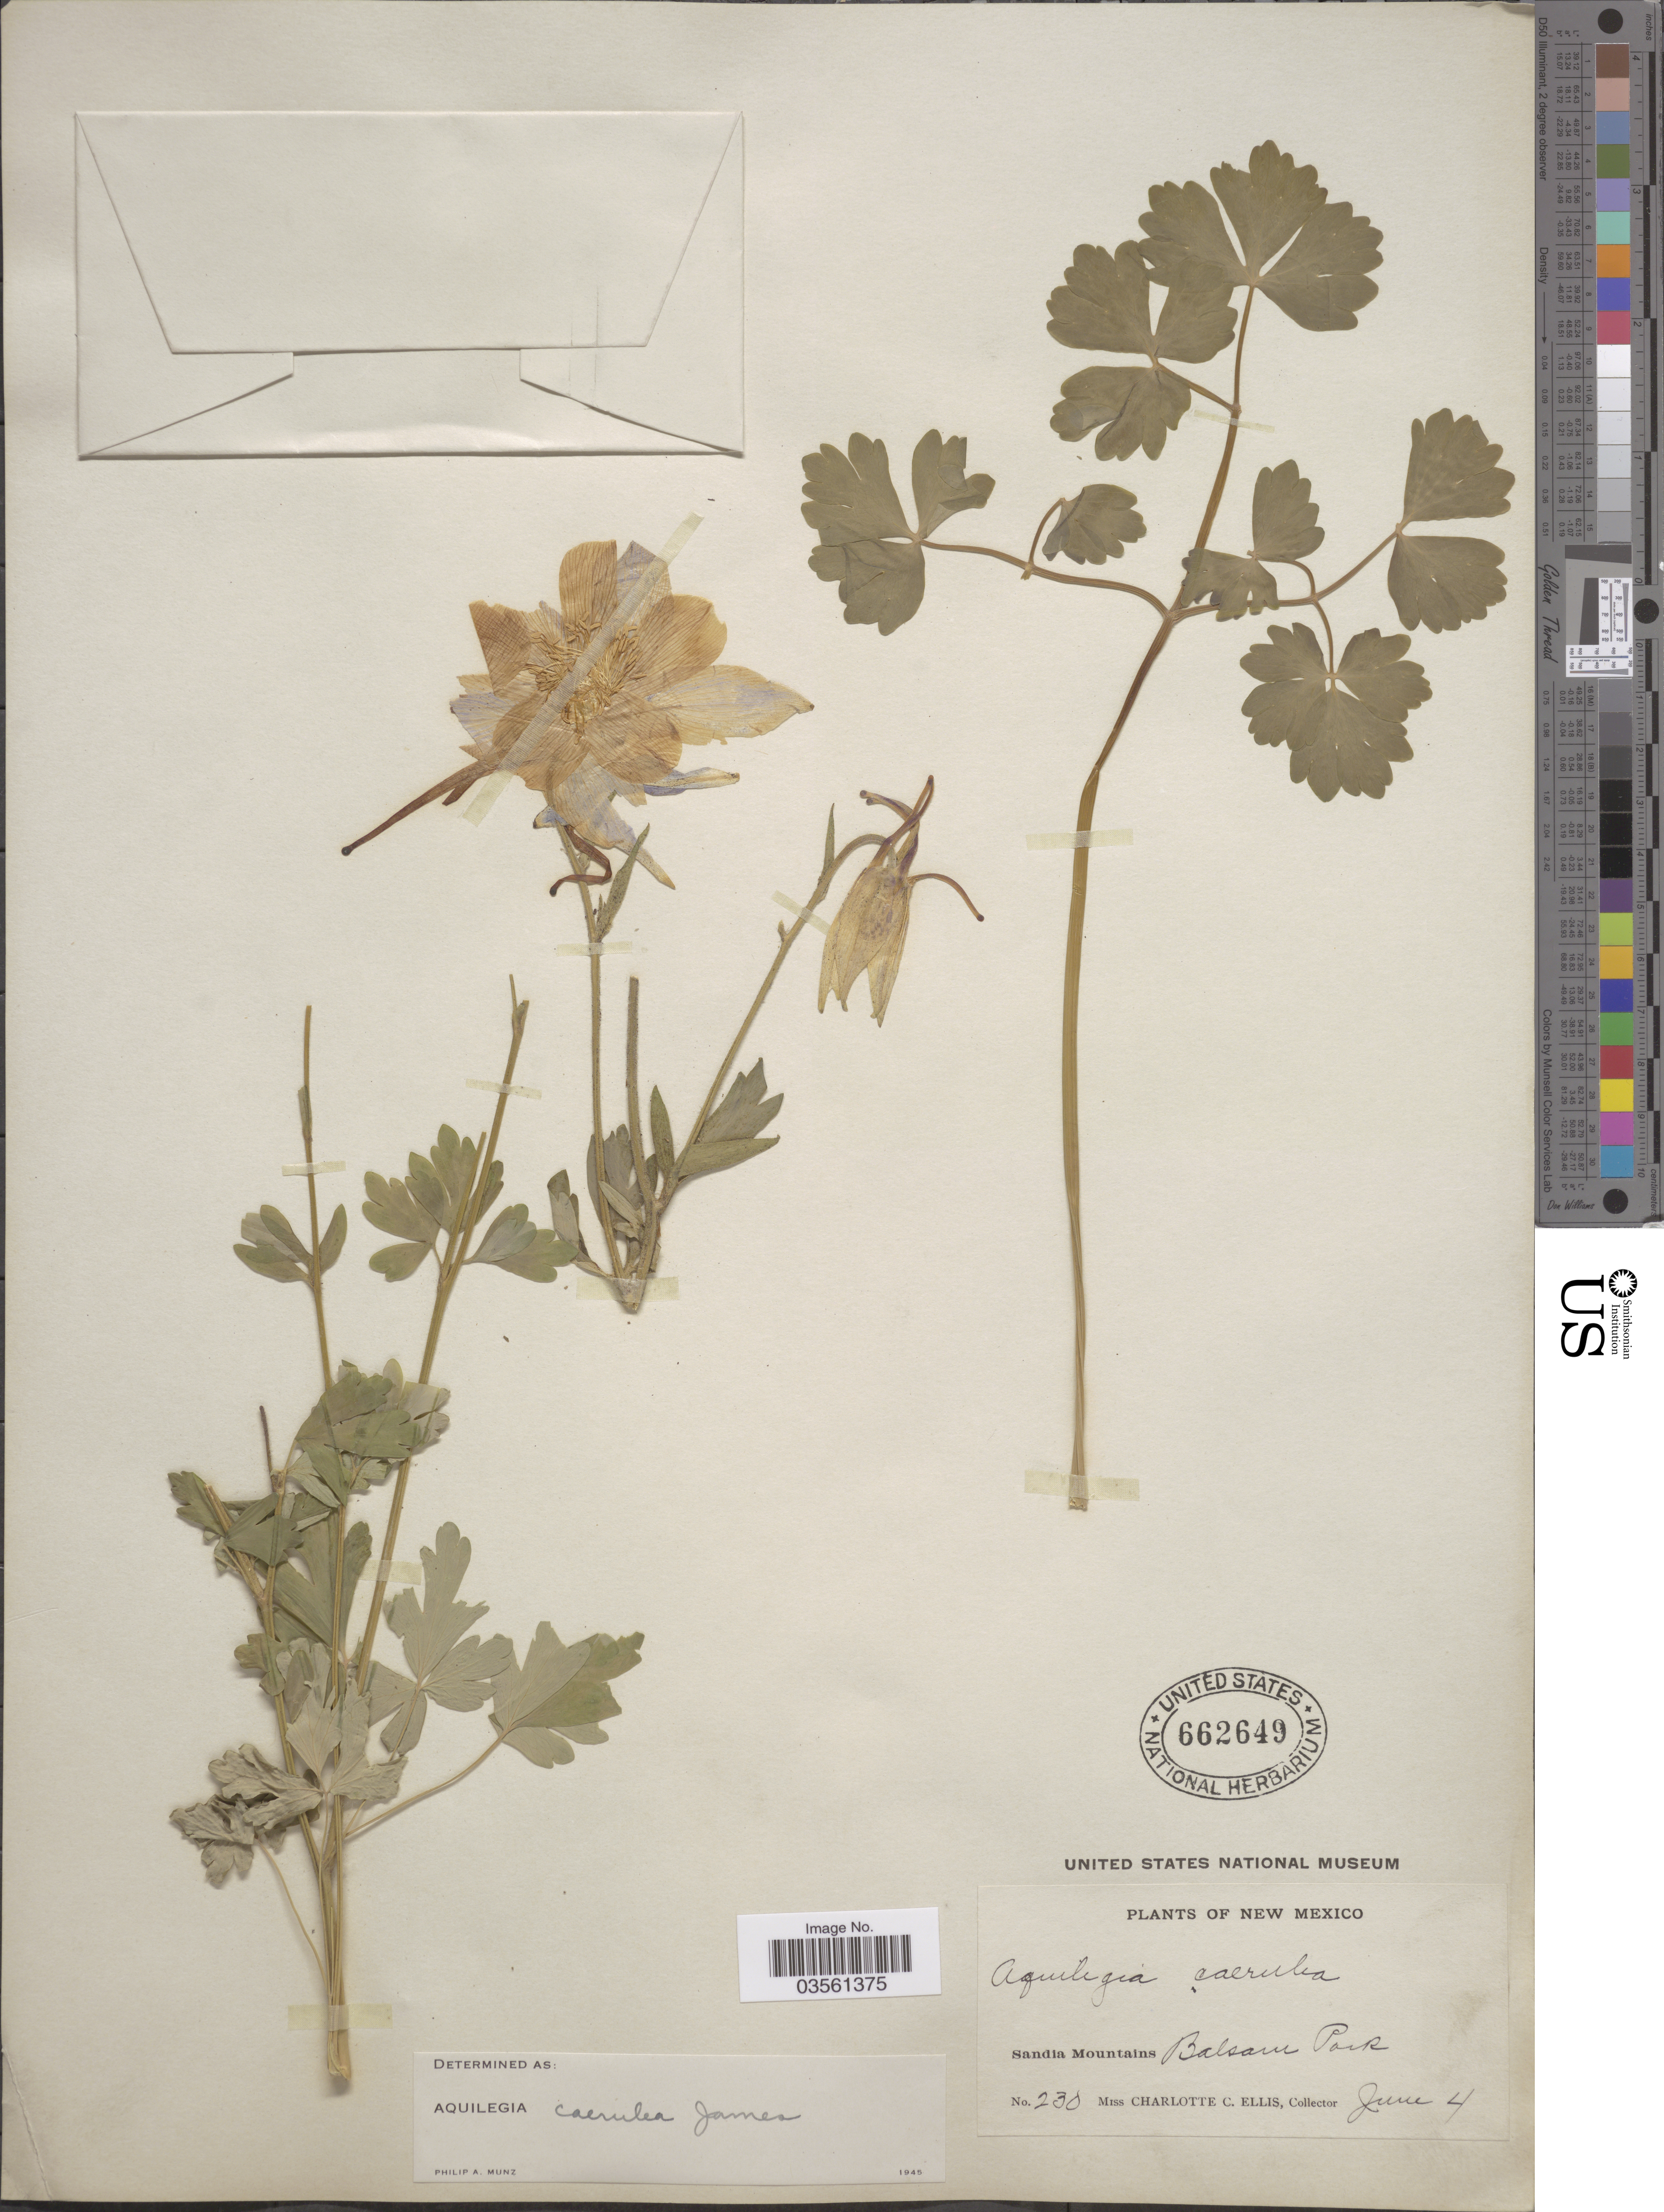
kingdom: Plantae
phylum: Tracheophyta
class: Magnoliopsida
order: Ranunculales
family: Ranunculaceae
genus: Aquilegia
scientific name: Aquilegia coerulea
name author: E. James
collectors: C. C. Ellis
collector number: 230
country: United States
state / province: New Mexico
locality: Sandia Mountains Blasam Park.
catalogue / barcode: US 662649